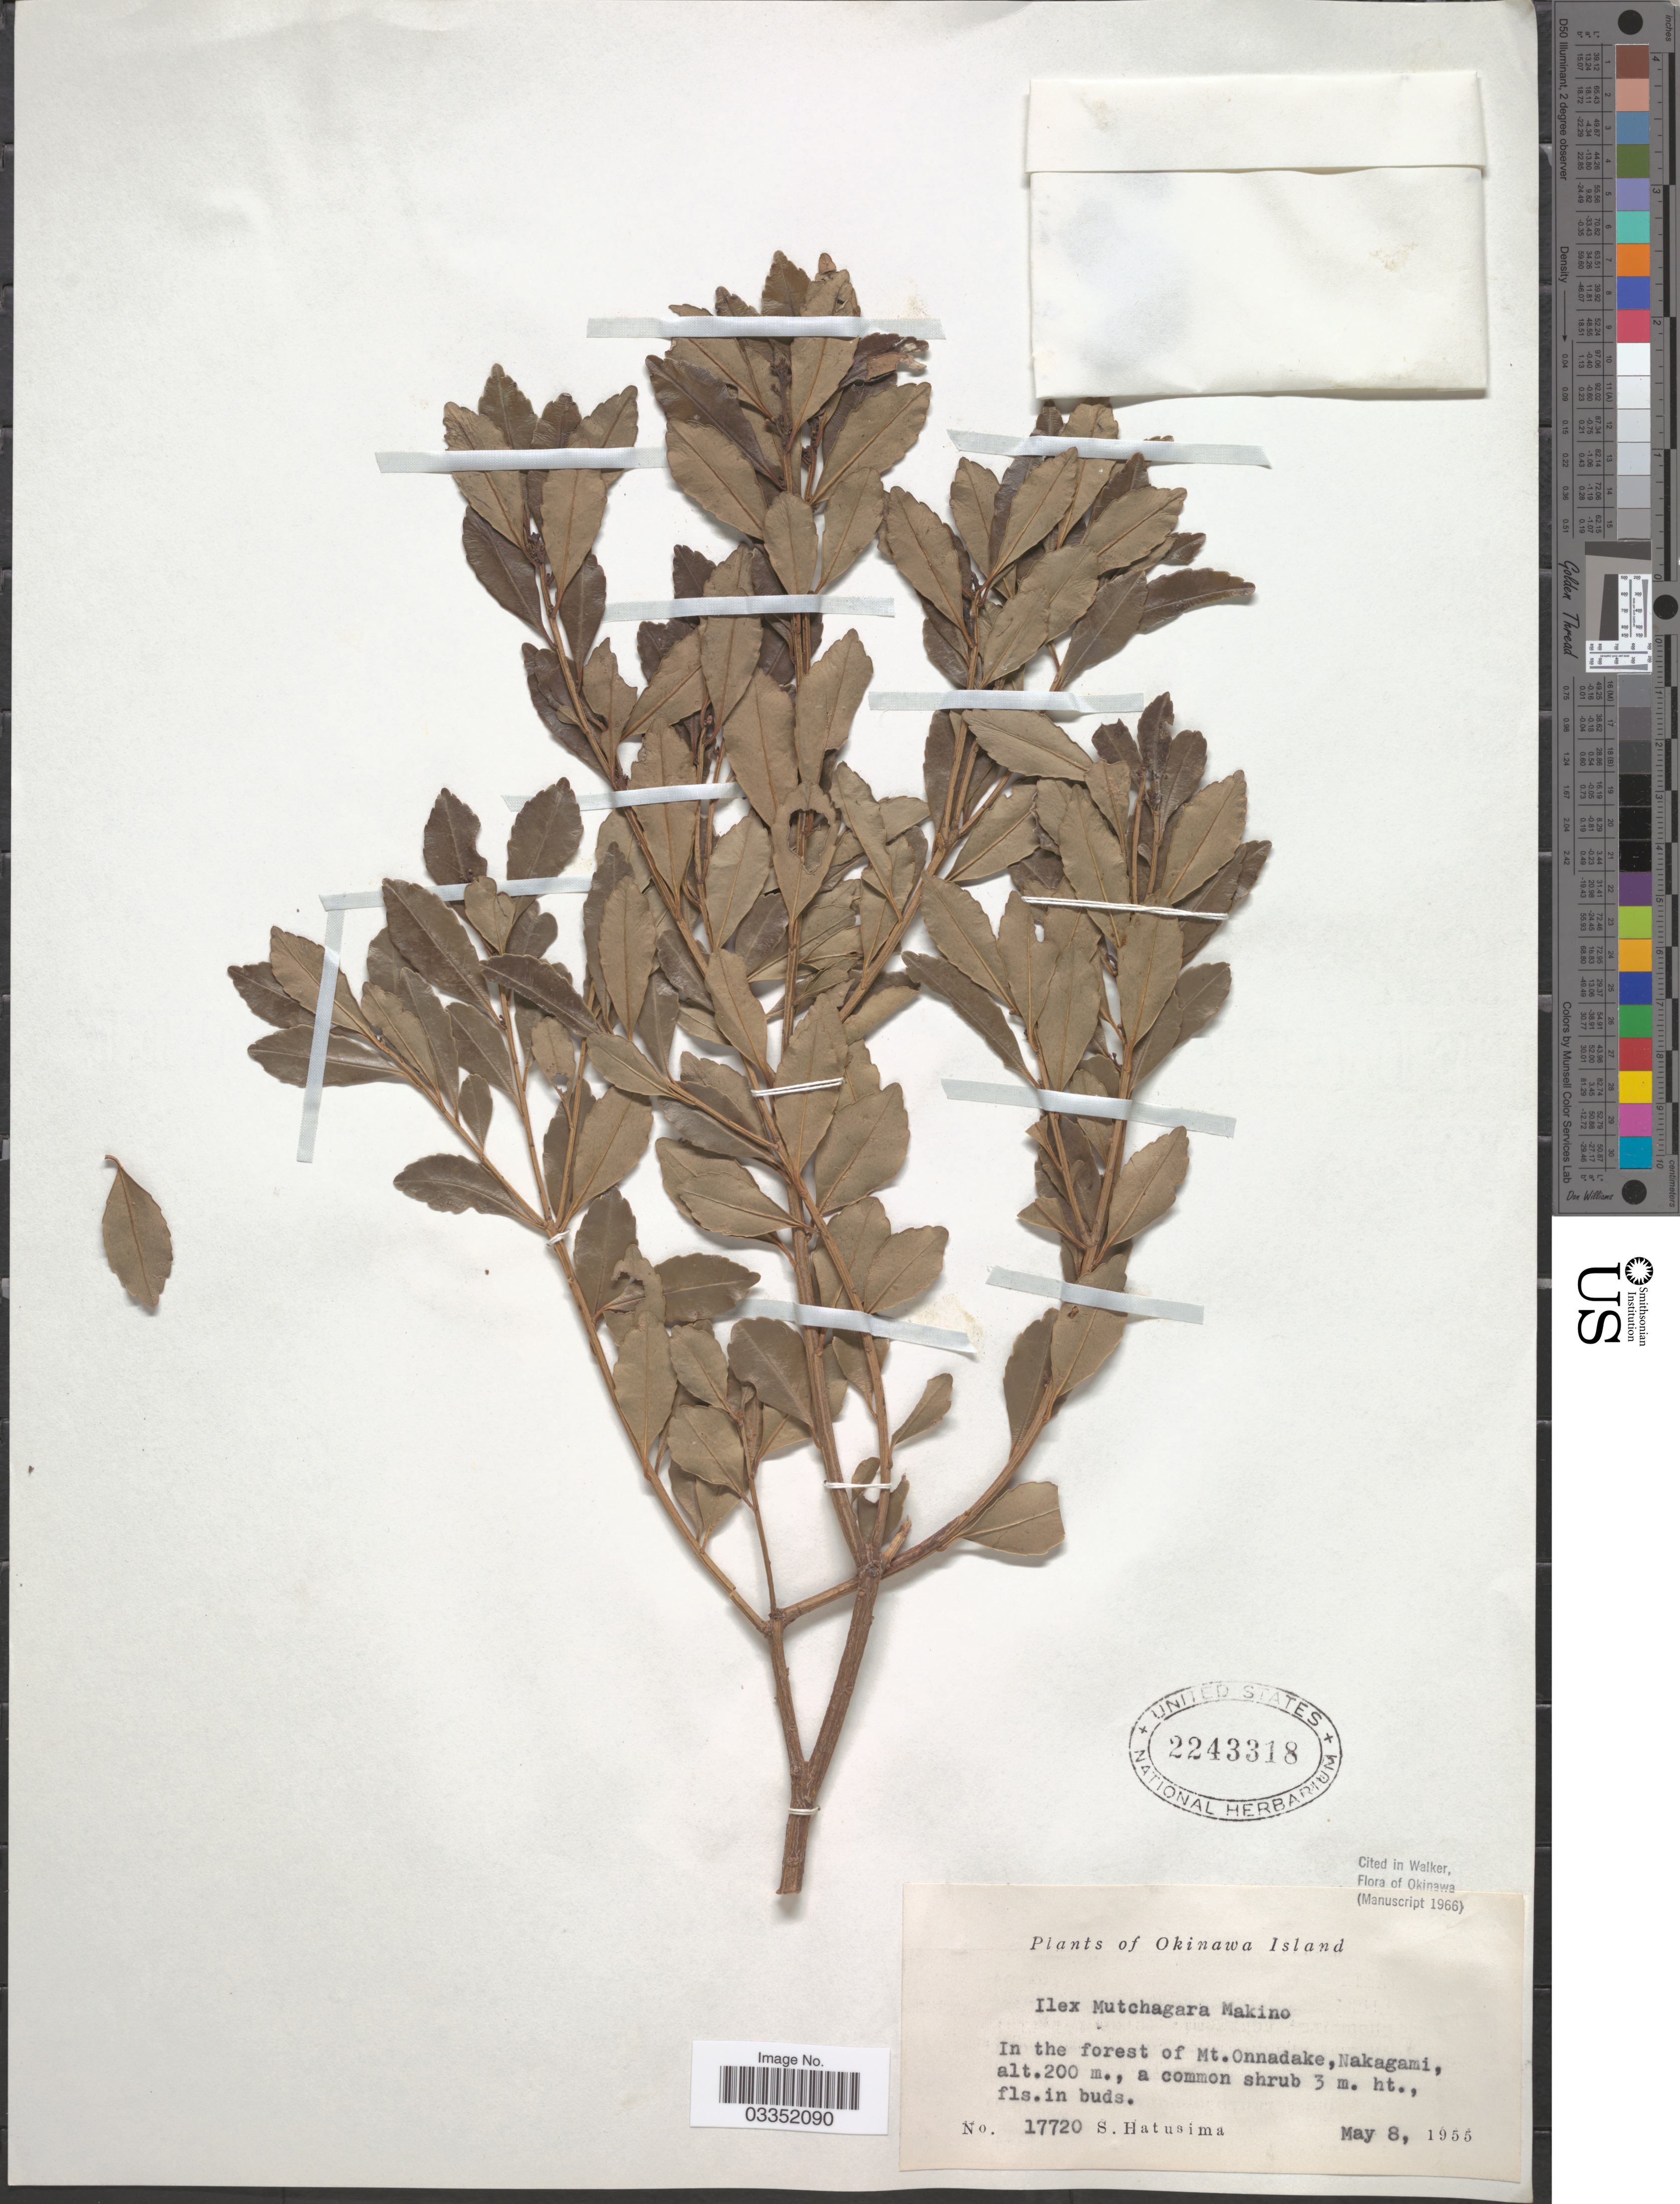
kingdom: Plantae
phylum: Tracheophyta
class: Magnoliopsida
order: Aquifoliales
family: Aquifoliaceae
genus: Ilex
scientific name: Ilex mutchagara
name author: Makino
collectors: S. Hatusima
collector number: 17720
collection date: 1955-05-08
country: Japan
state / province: Okinawa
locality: Okinawa Island. In the forest of Mt. Onnadake, Nakagami.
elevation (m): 200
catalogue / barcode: US 2243318